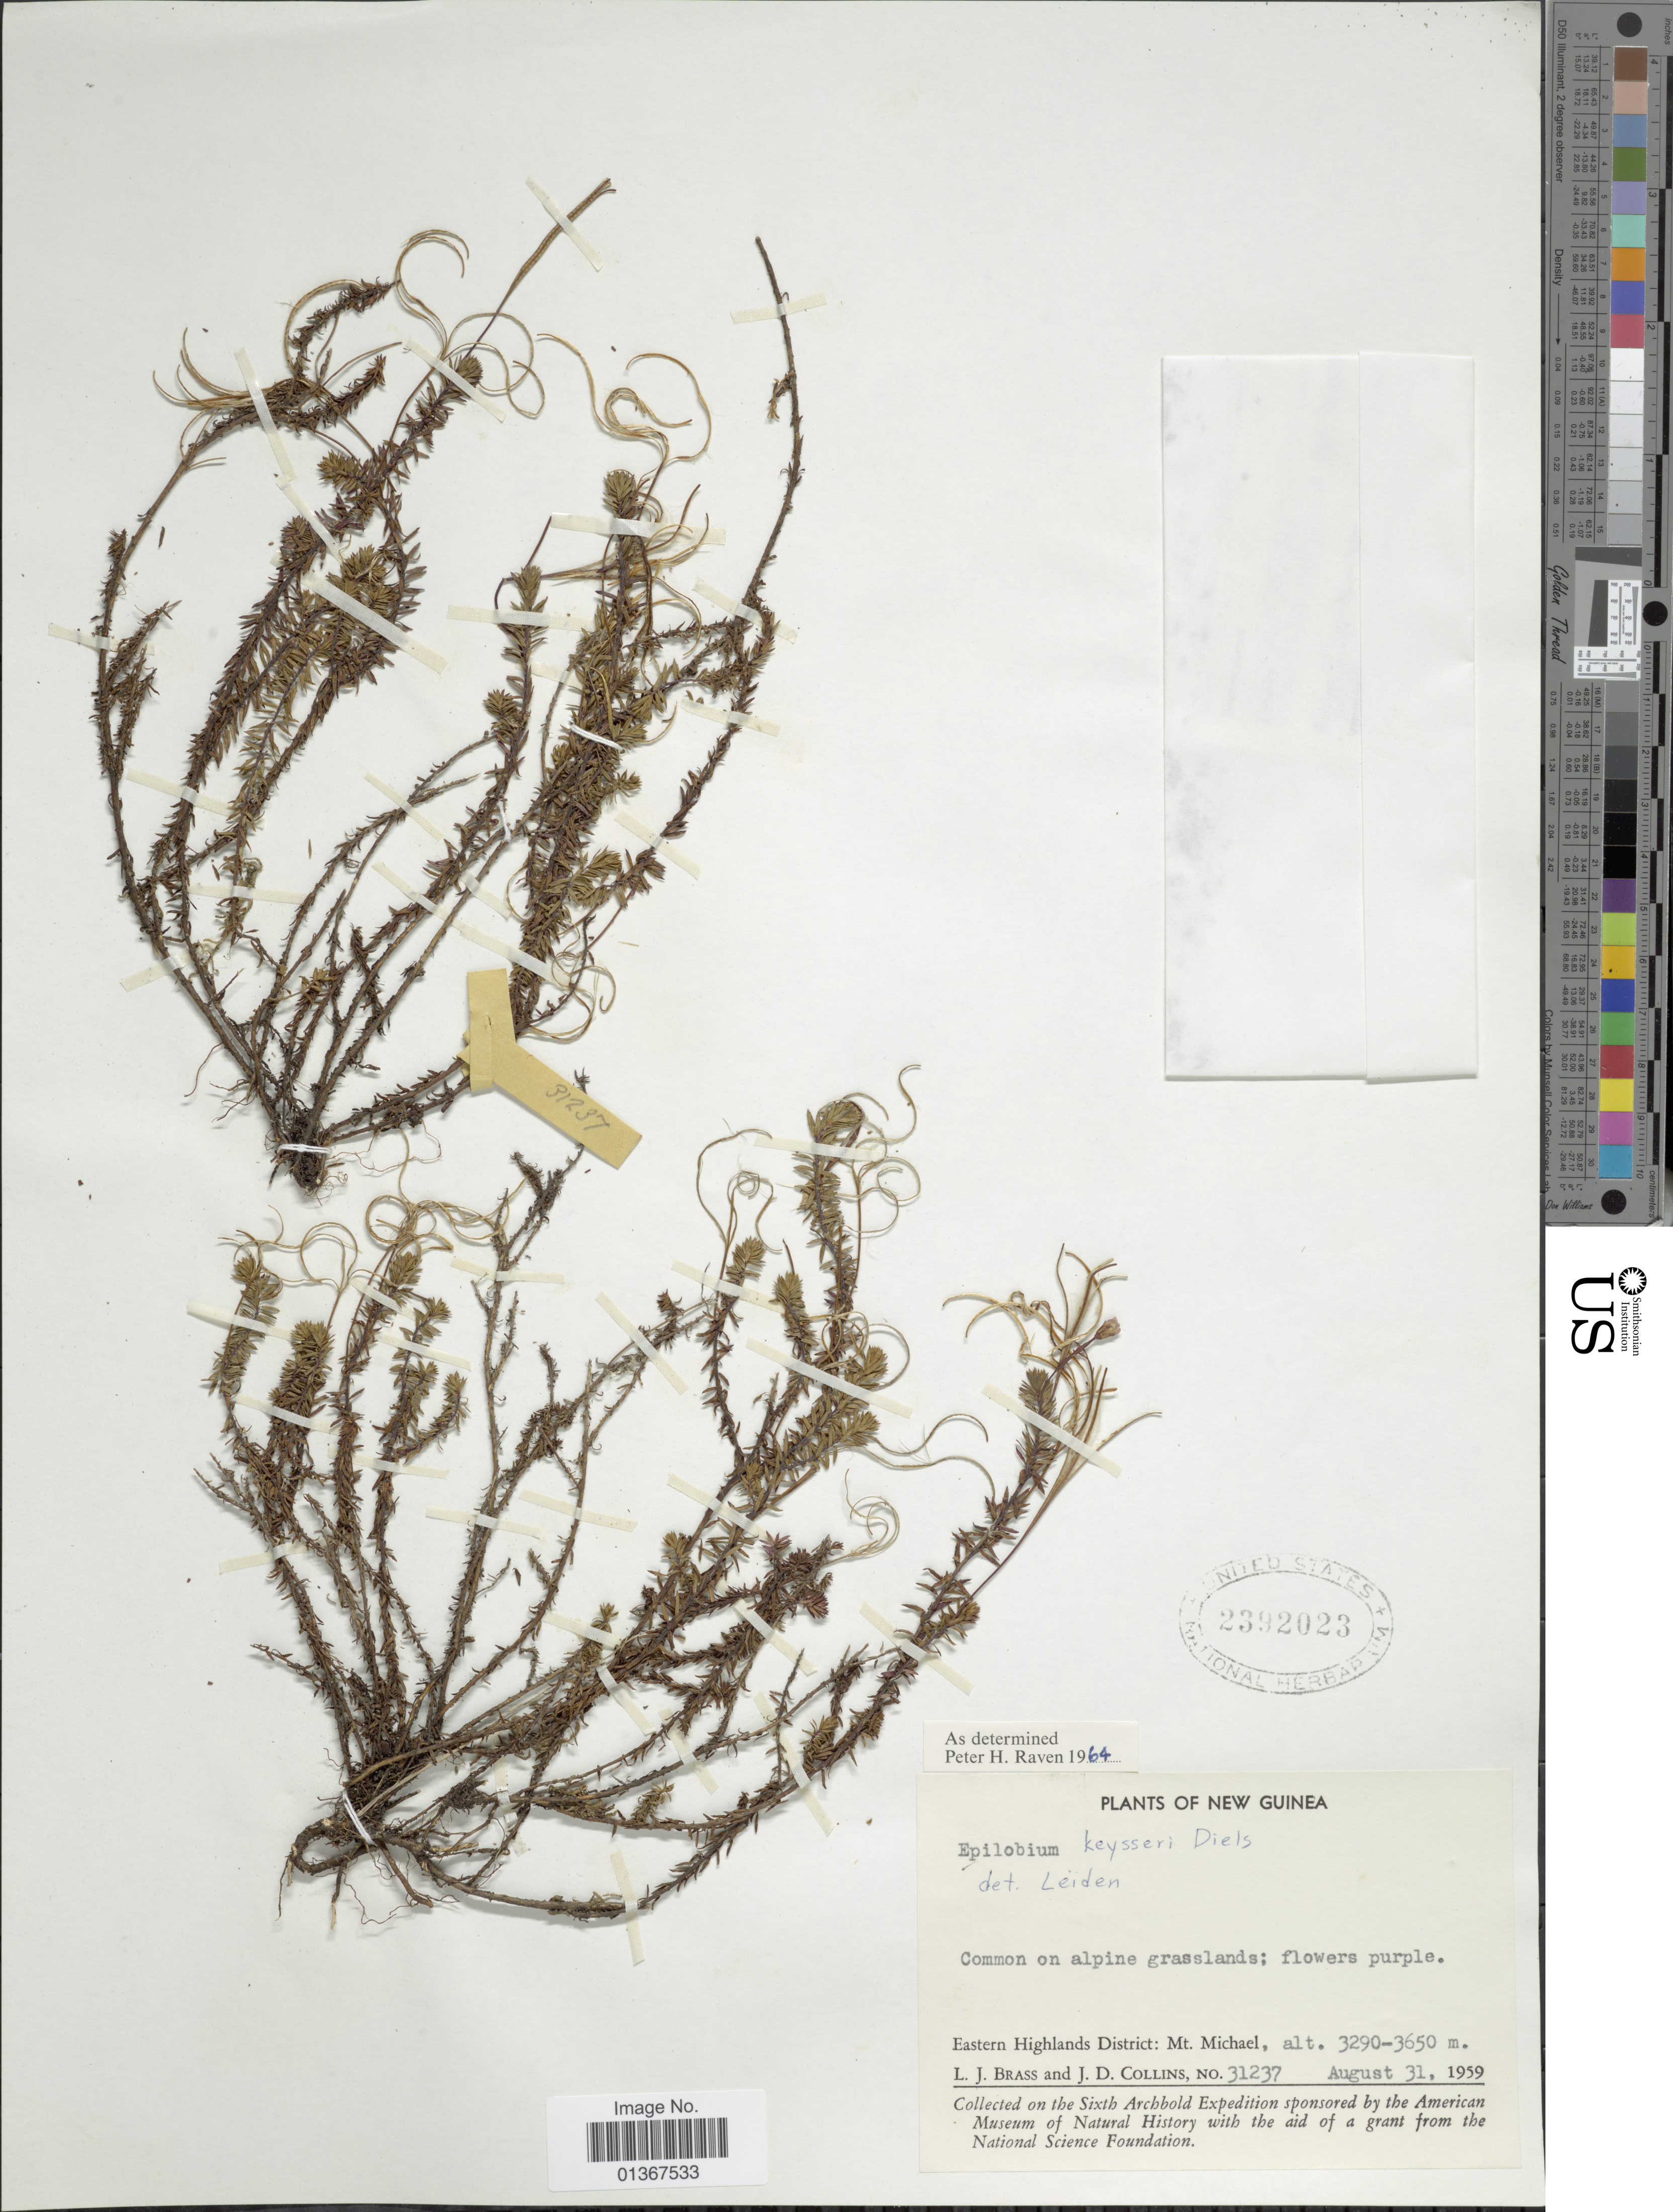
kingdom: Plantae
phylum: Tracheophyta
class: Magnoliopsida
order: Myrtales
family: Onagraceae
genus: Epilobium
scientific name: Epilobium keysseri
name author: Diels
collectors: L. J. Brass & J. Collins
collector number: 31237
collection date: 1959-08-31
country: Papua New Guinea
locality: Eastern Highlands District: Mt. Michael.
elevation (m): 3290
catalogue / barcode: US 2392023